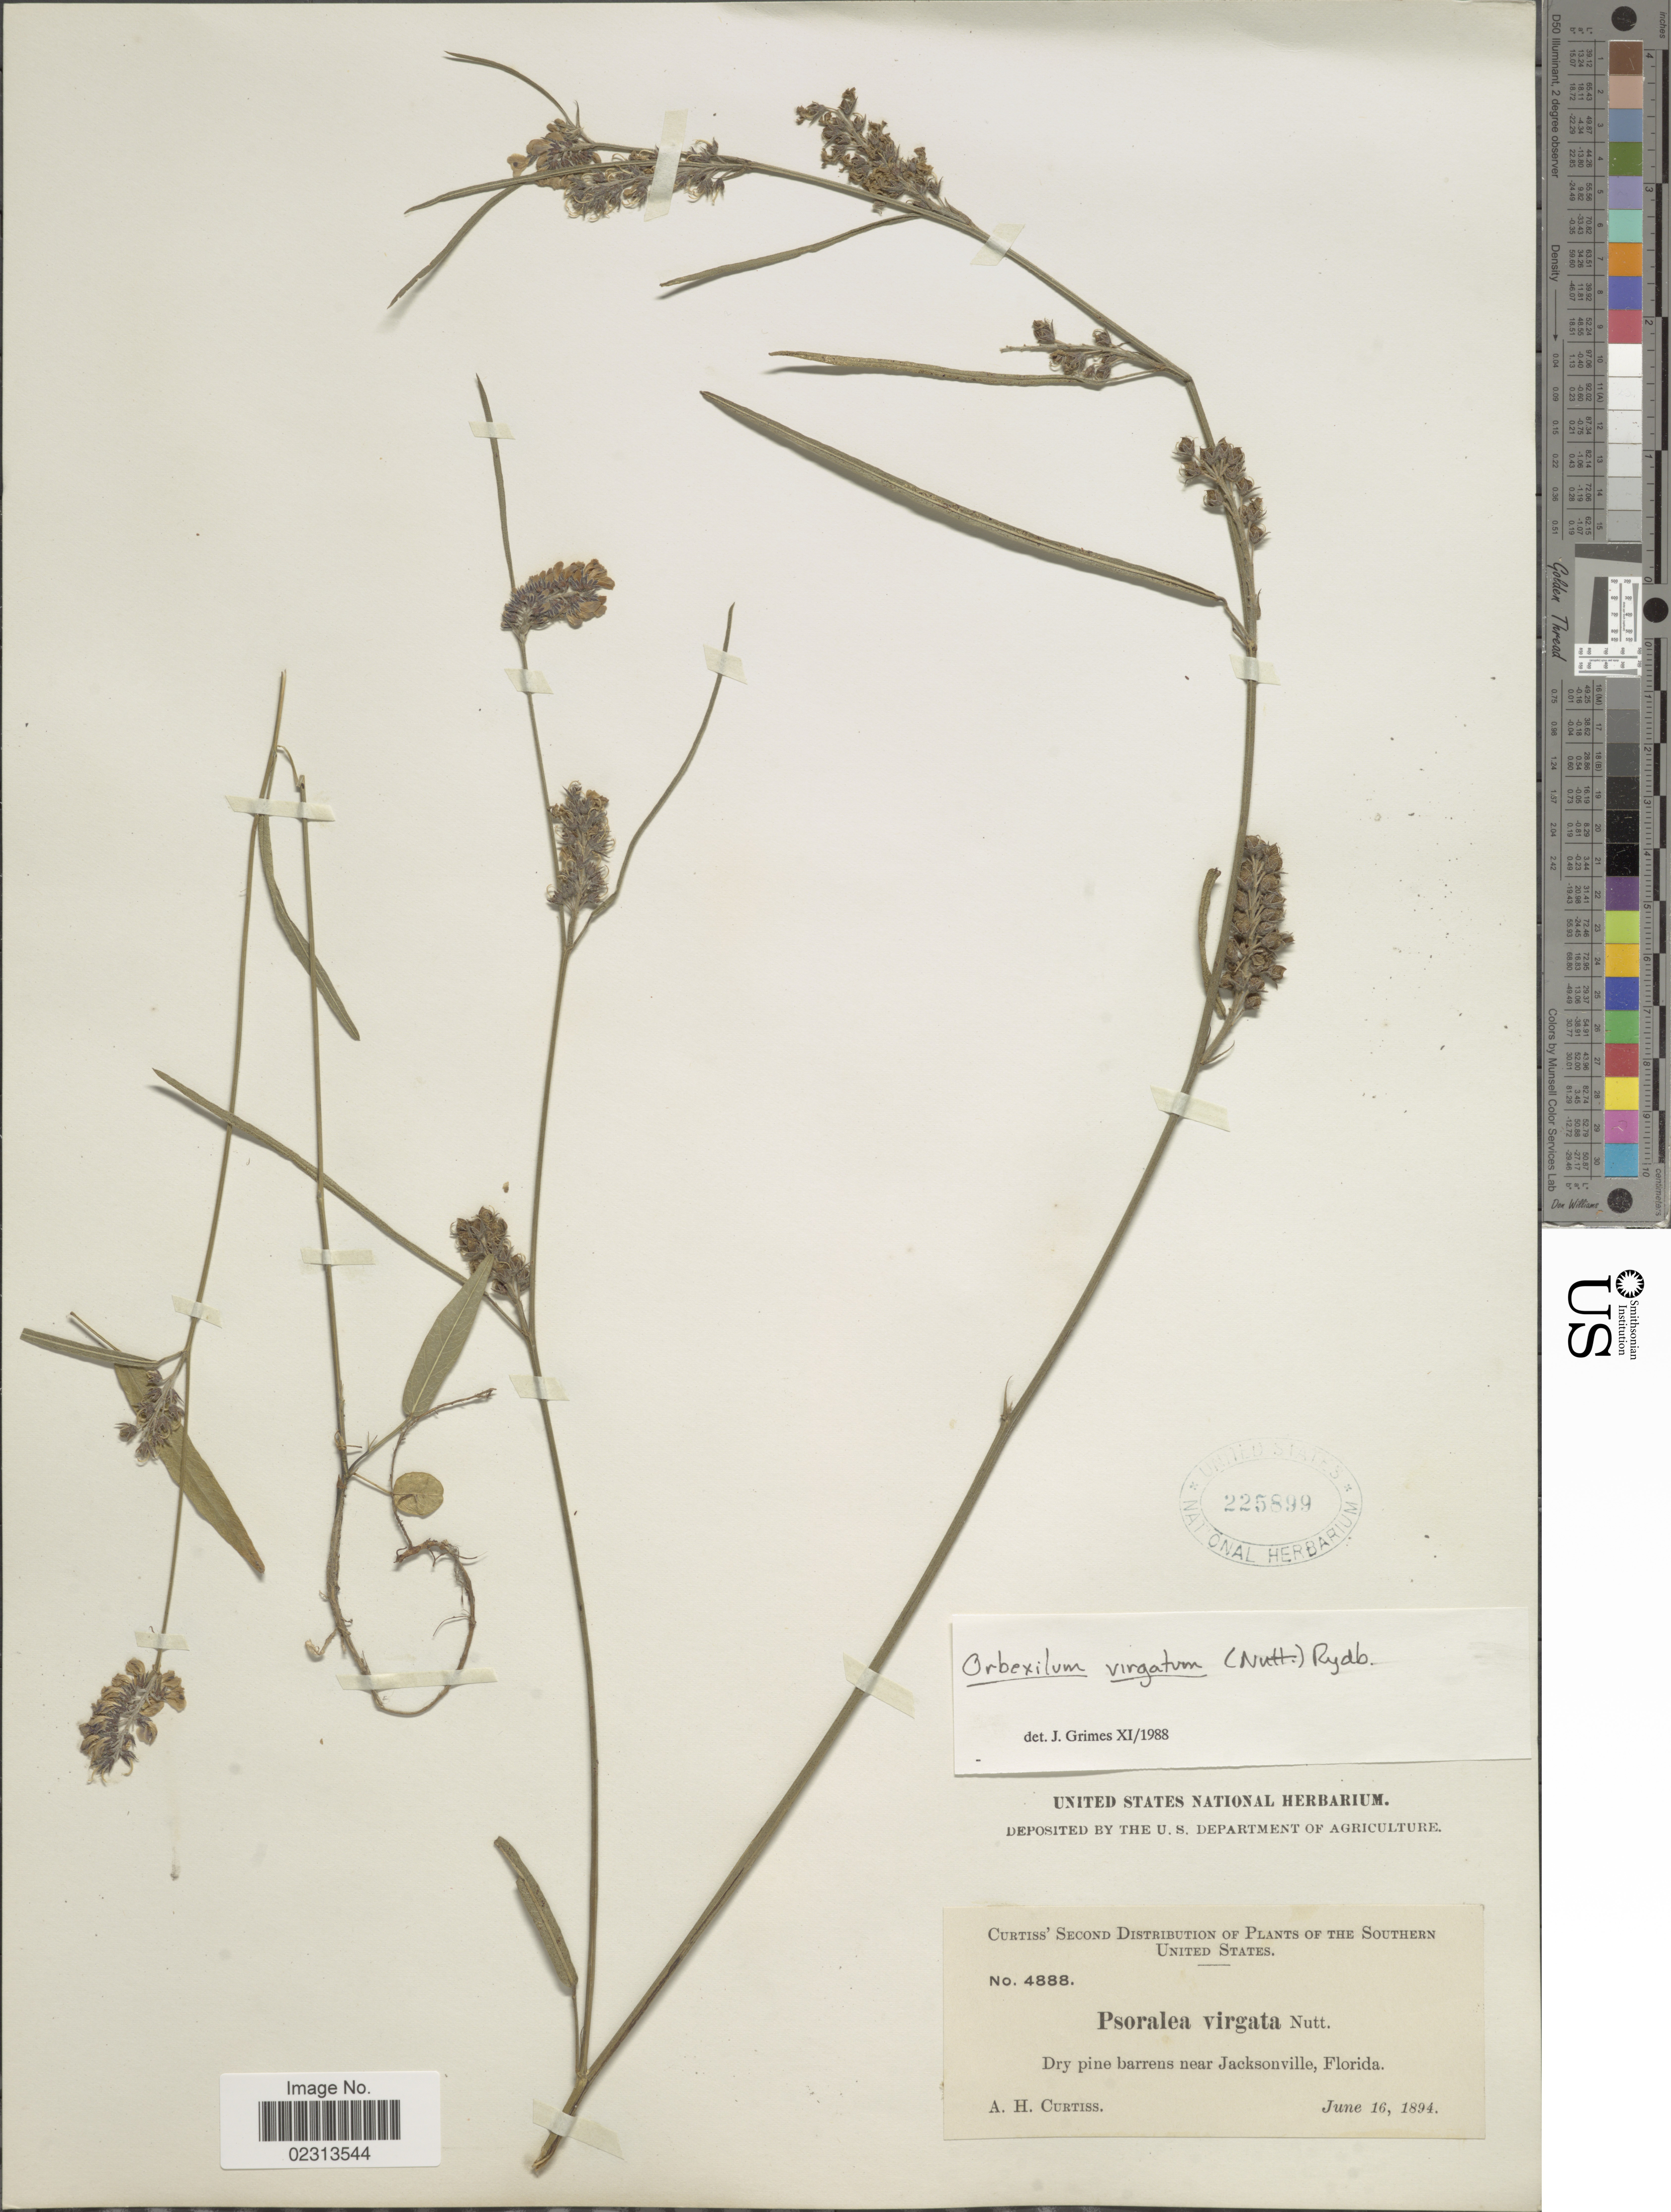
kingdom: Plantae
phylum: Tracheophyta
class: Magnoliopsida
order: Fabales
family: Fabaceae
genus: Orbexilum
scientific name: Orbexilum virgatum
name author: (Nutt.) Rydb.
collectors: A. H. Curtiss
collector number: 4888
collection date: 1894-06-16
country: United States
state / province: Florida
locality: Near Jacksonville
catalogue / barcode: US 225899